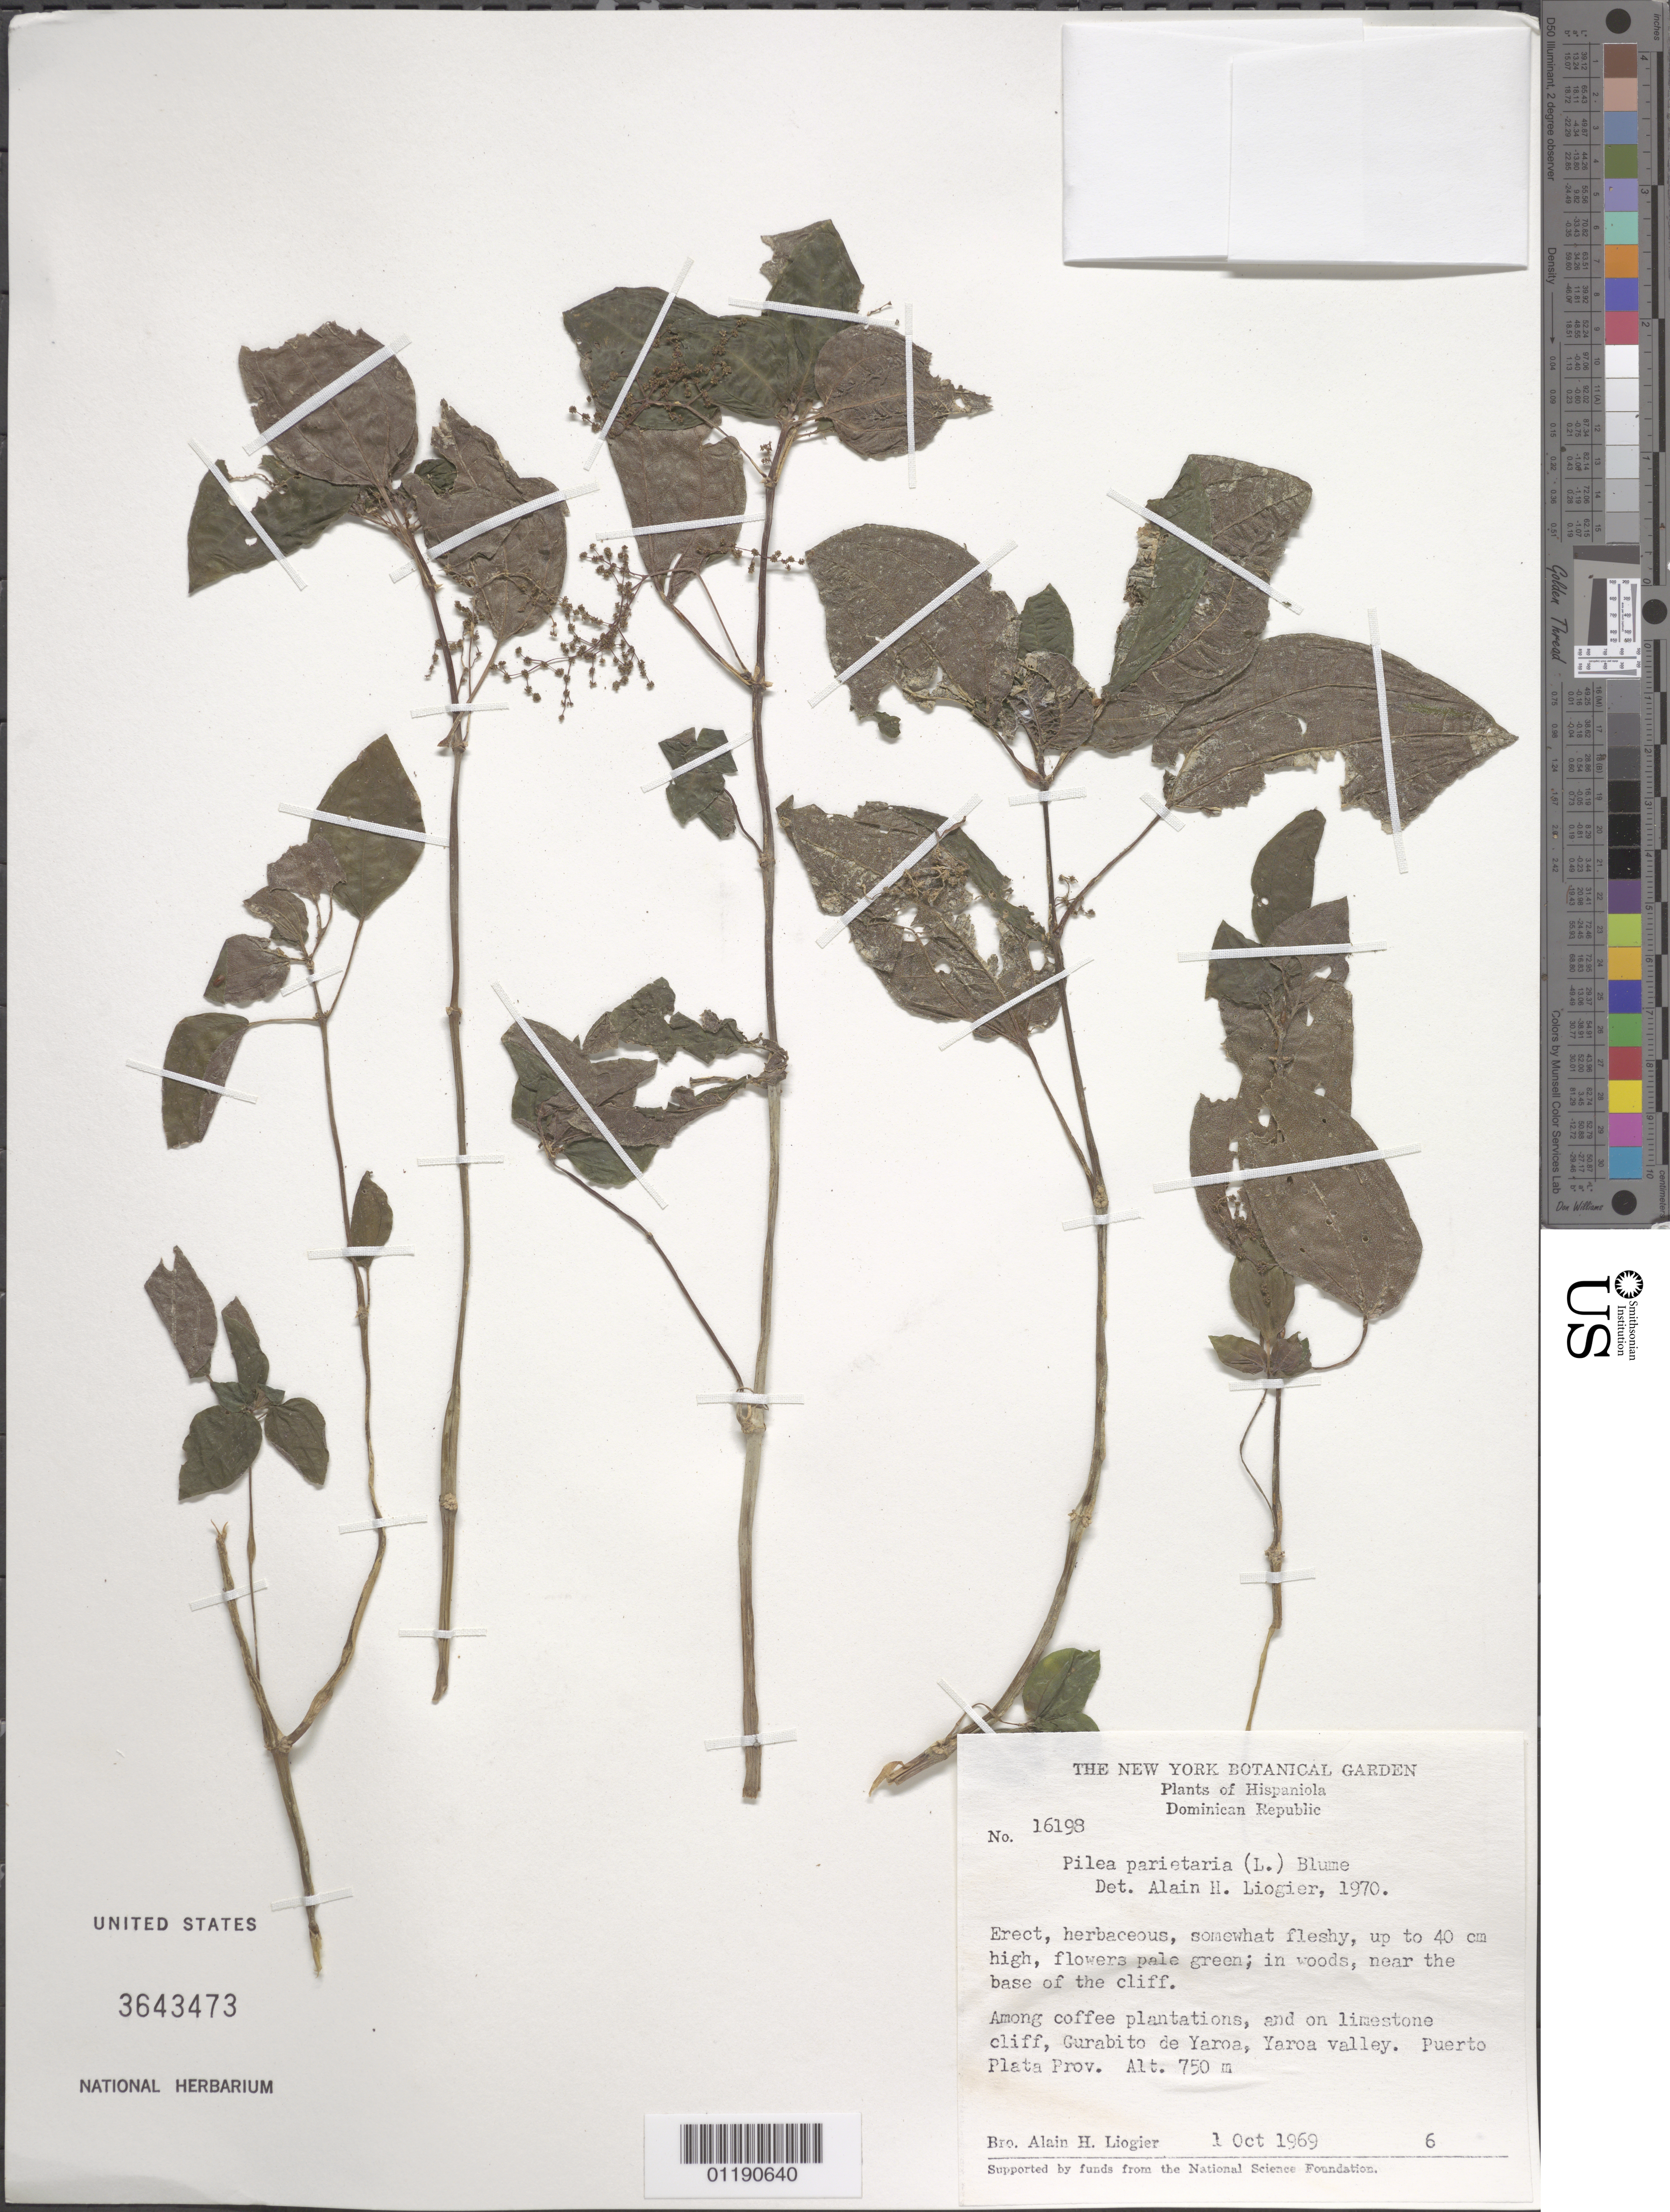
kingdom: Plantae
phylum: Tracheophyta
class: Magnoliopsida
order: Rosales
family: Urticaceae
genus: Pilea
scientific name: Pilea parietaria var. parietaria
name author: (L.) Blume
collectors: A. H. Liogier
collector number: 16198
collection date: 1969-10-01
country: Dominican Republic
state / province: Puerto Plata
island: Hispaniola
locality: Gurabito de Yaroa, Yaroa valley.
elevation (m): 750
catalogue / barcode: US 3643473